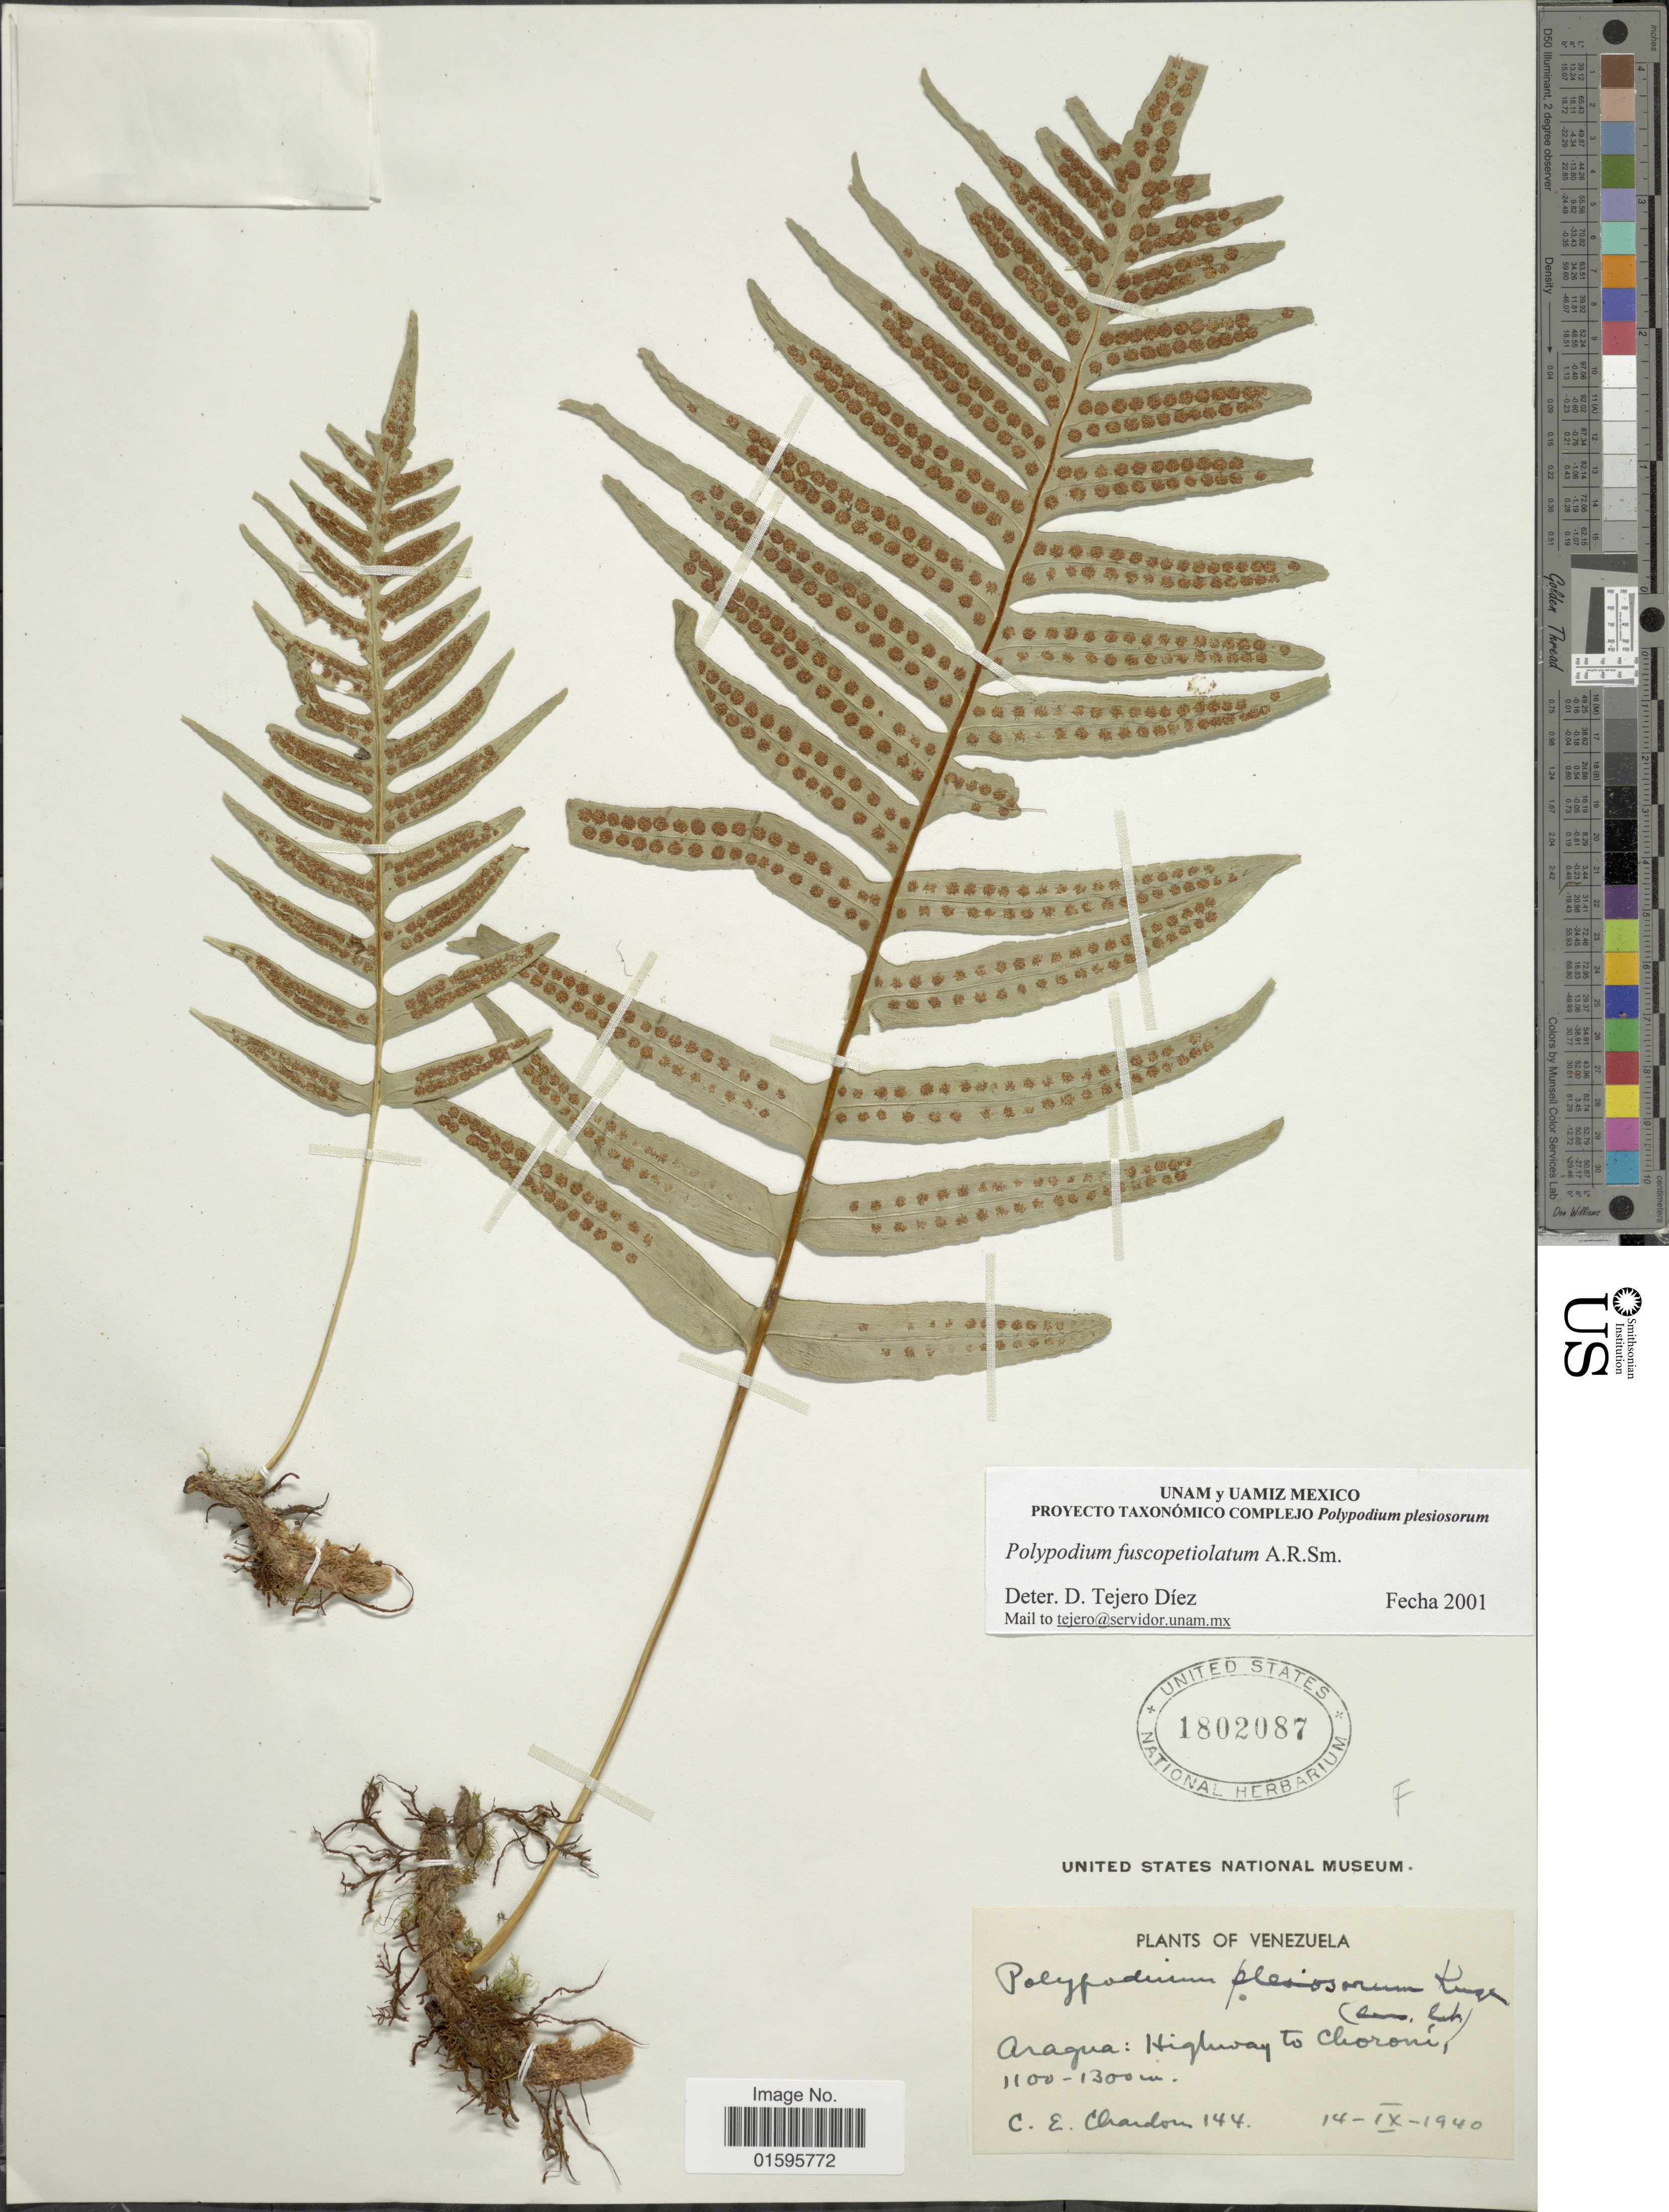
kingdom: Plantae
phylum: Tracheophyta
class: Polypodiopsida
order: Polypodiales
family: Polypodiaceae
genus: Polypodium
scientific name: Polypodium fuscopetiolatum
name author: A.R. Sm.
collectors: C. E. Chardón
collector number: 144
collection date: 1940-09-14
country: Venezuela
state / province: Aragua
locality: Aragua: Highway to Choroni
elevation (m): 1100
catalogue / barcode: US 1802087